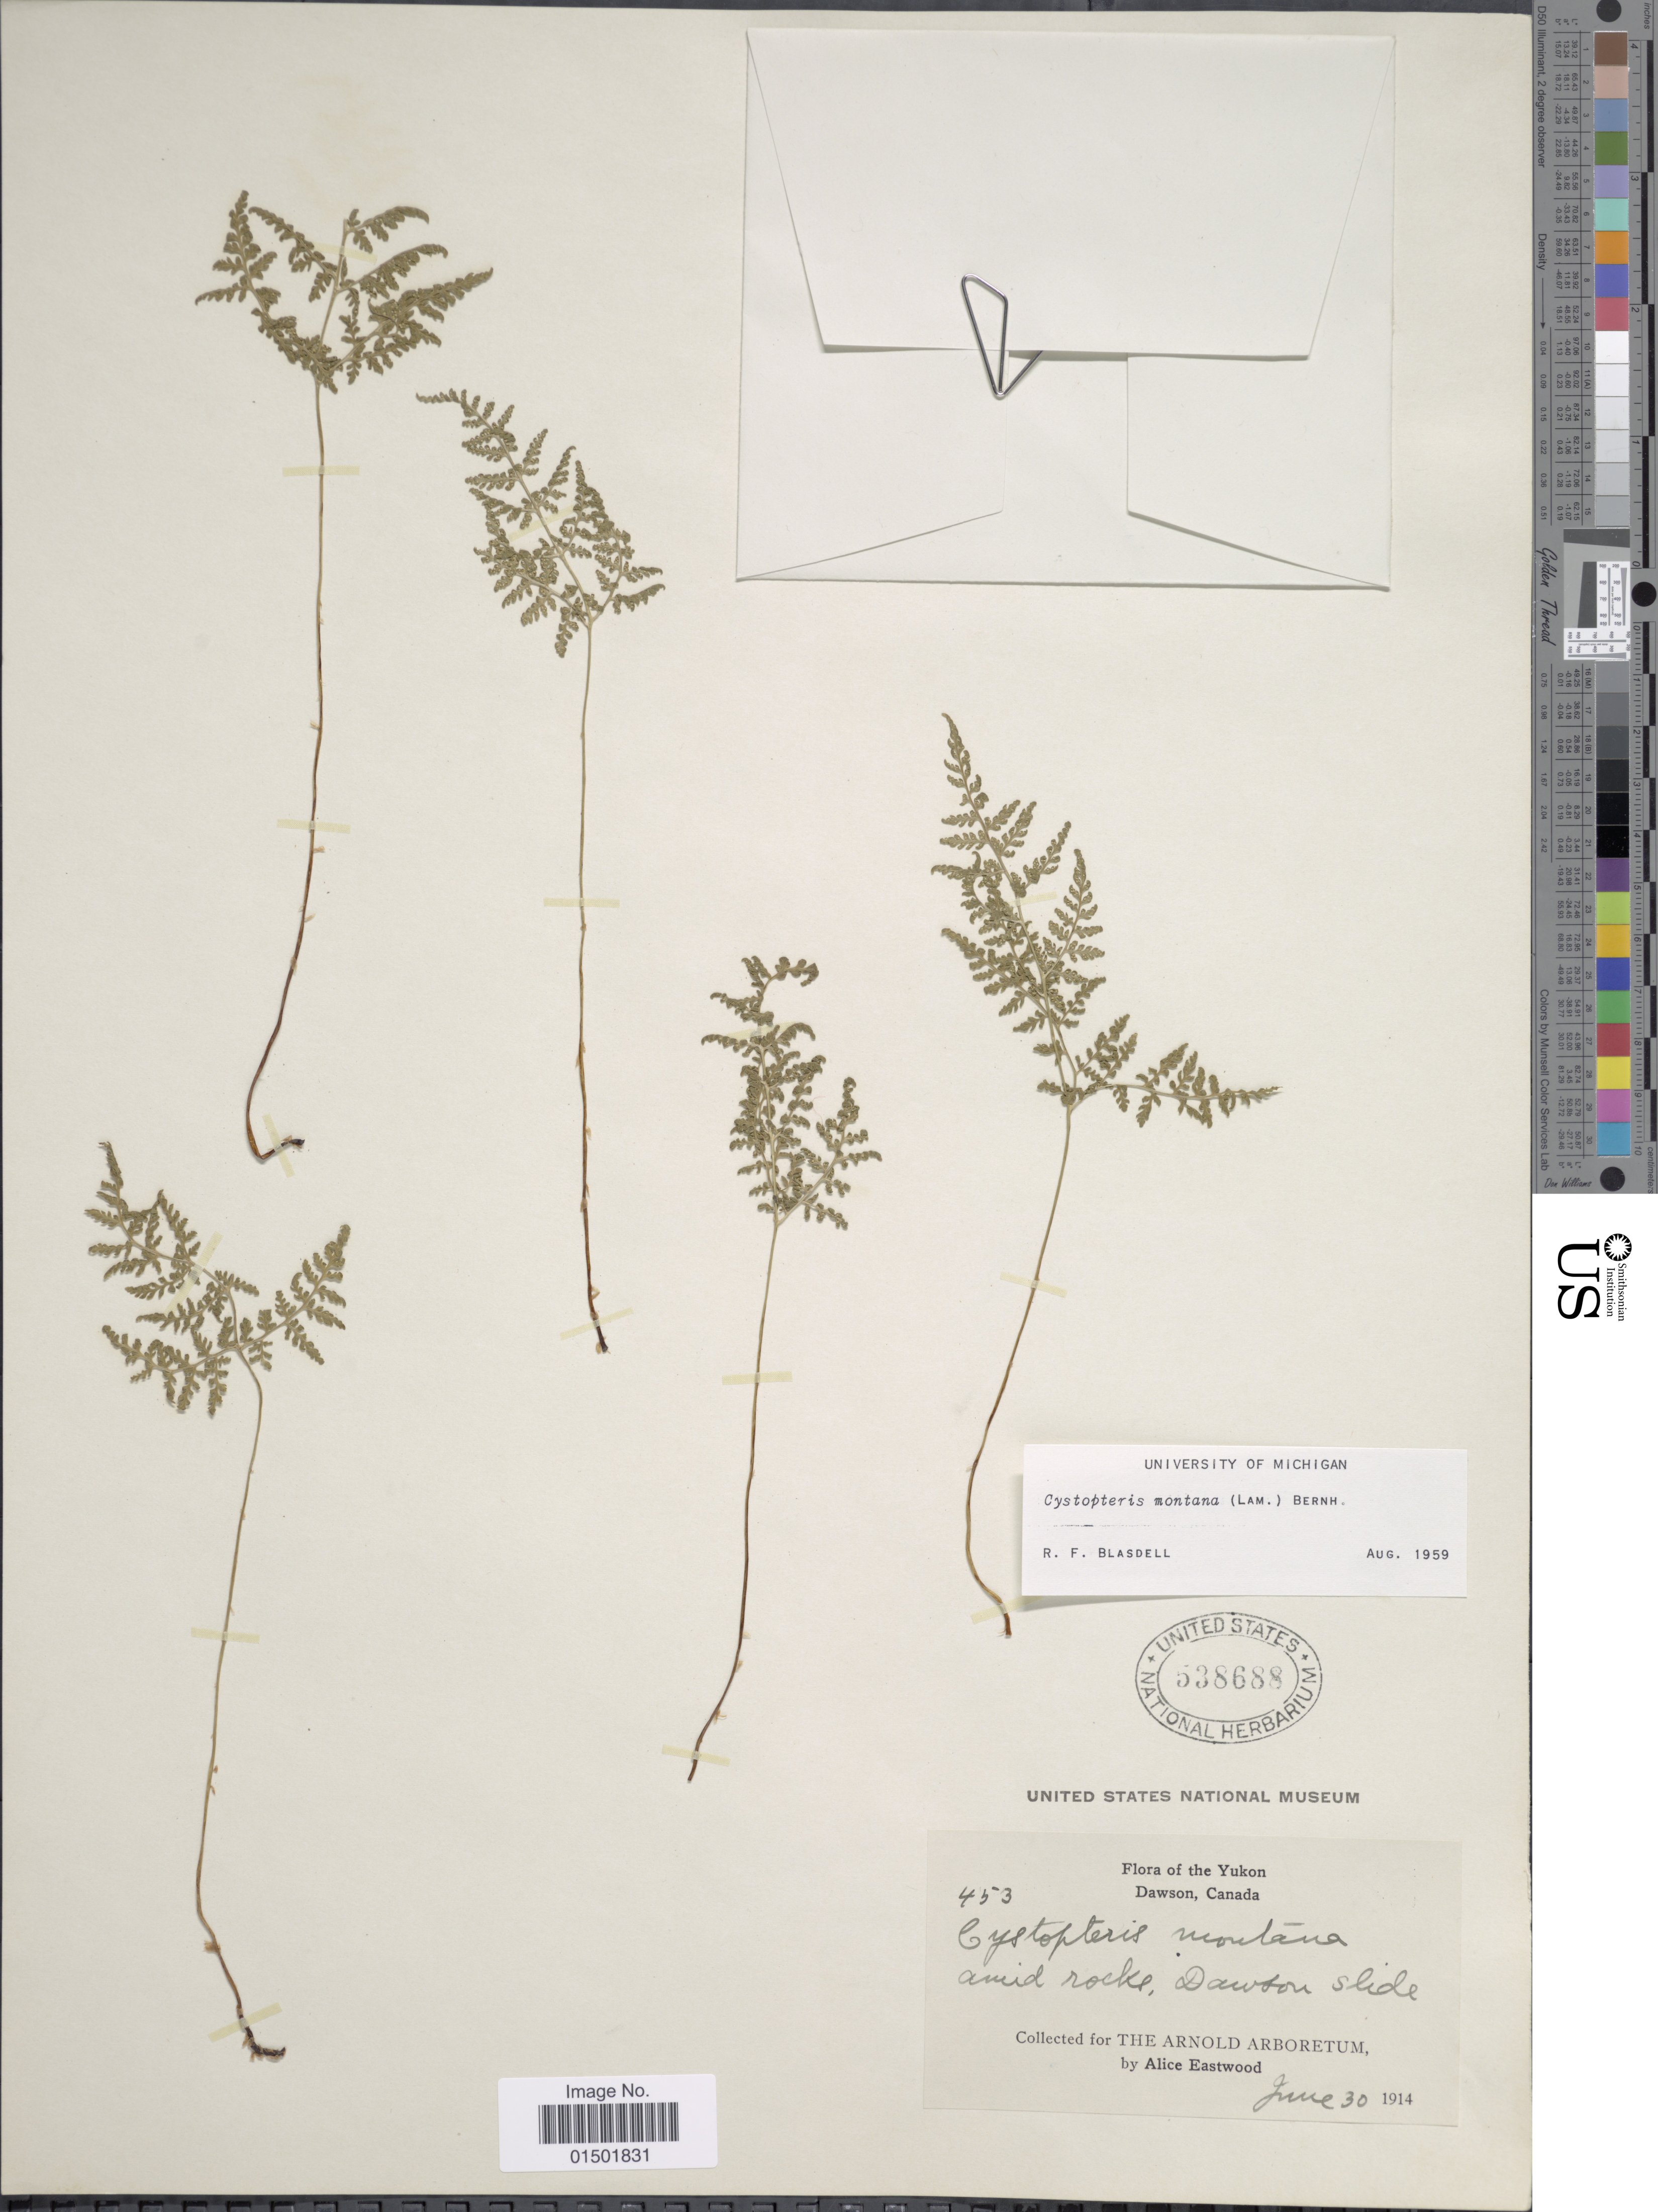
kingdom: Plantae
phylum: Tracheophyta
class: Polypodiopsida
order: Polypodiales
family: Cystopteridaceae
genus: Cystopteris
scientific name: Cystopteris montana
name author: (Lam.) Desv.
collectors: A. Eastwood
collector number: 453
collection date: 1914-06-30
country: Canada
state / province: Yukon Territory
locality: Yukon Dawson. Dawson slide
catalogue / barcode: US 538688